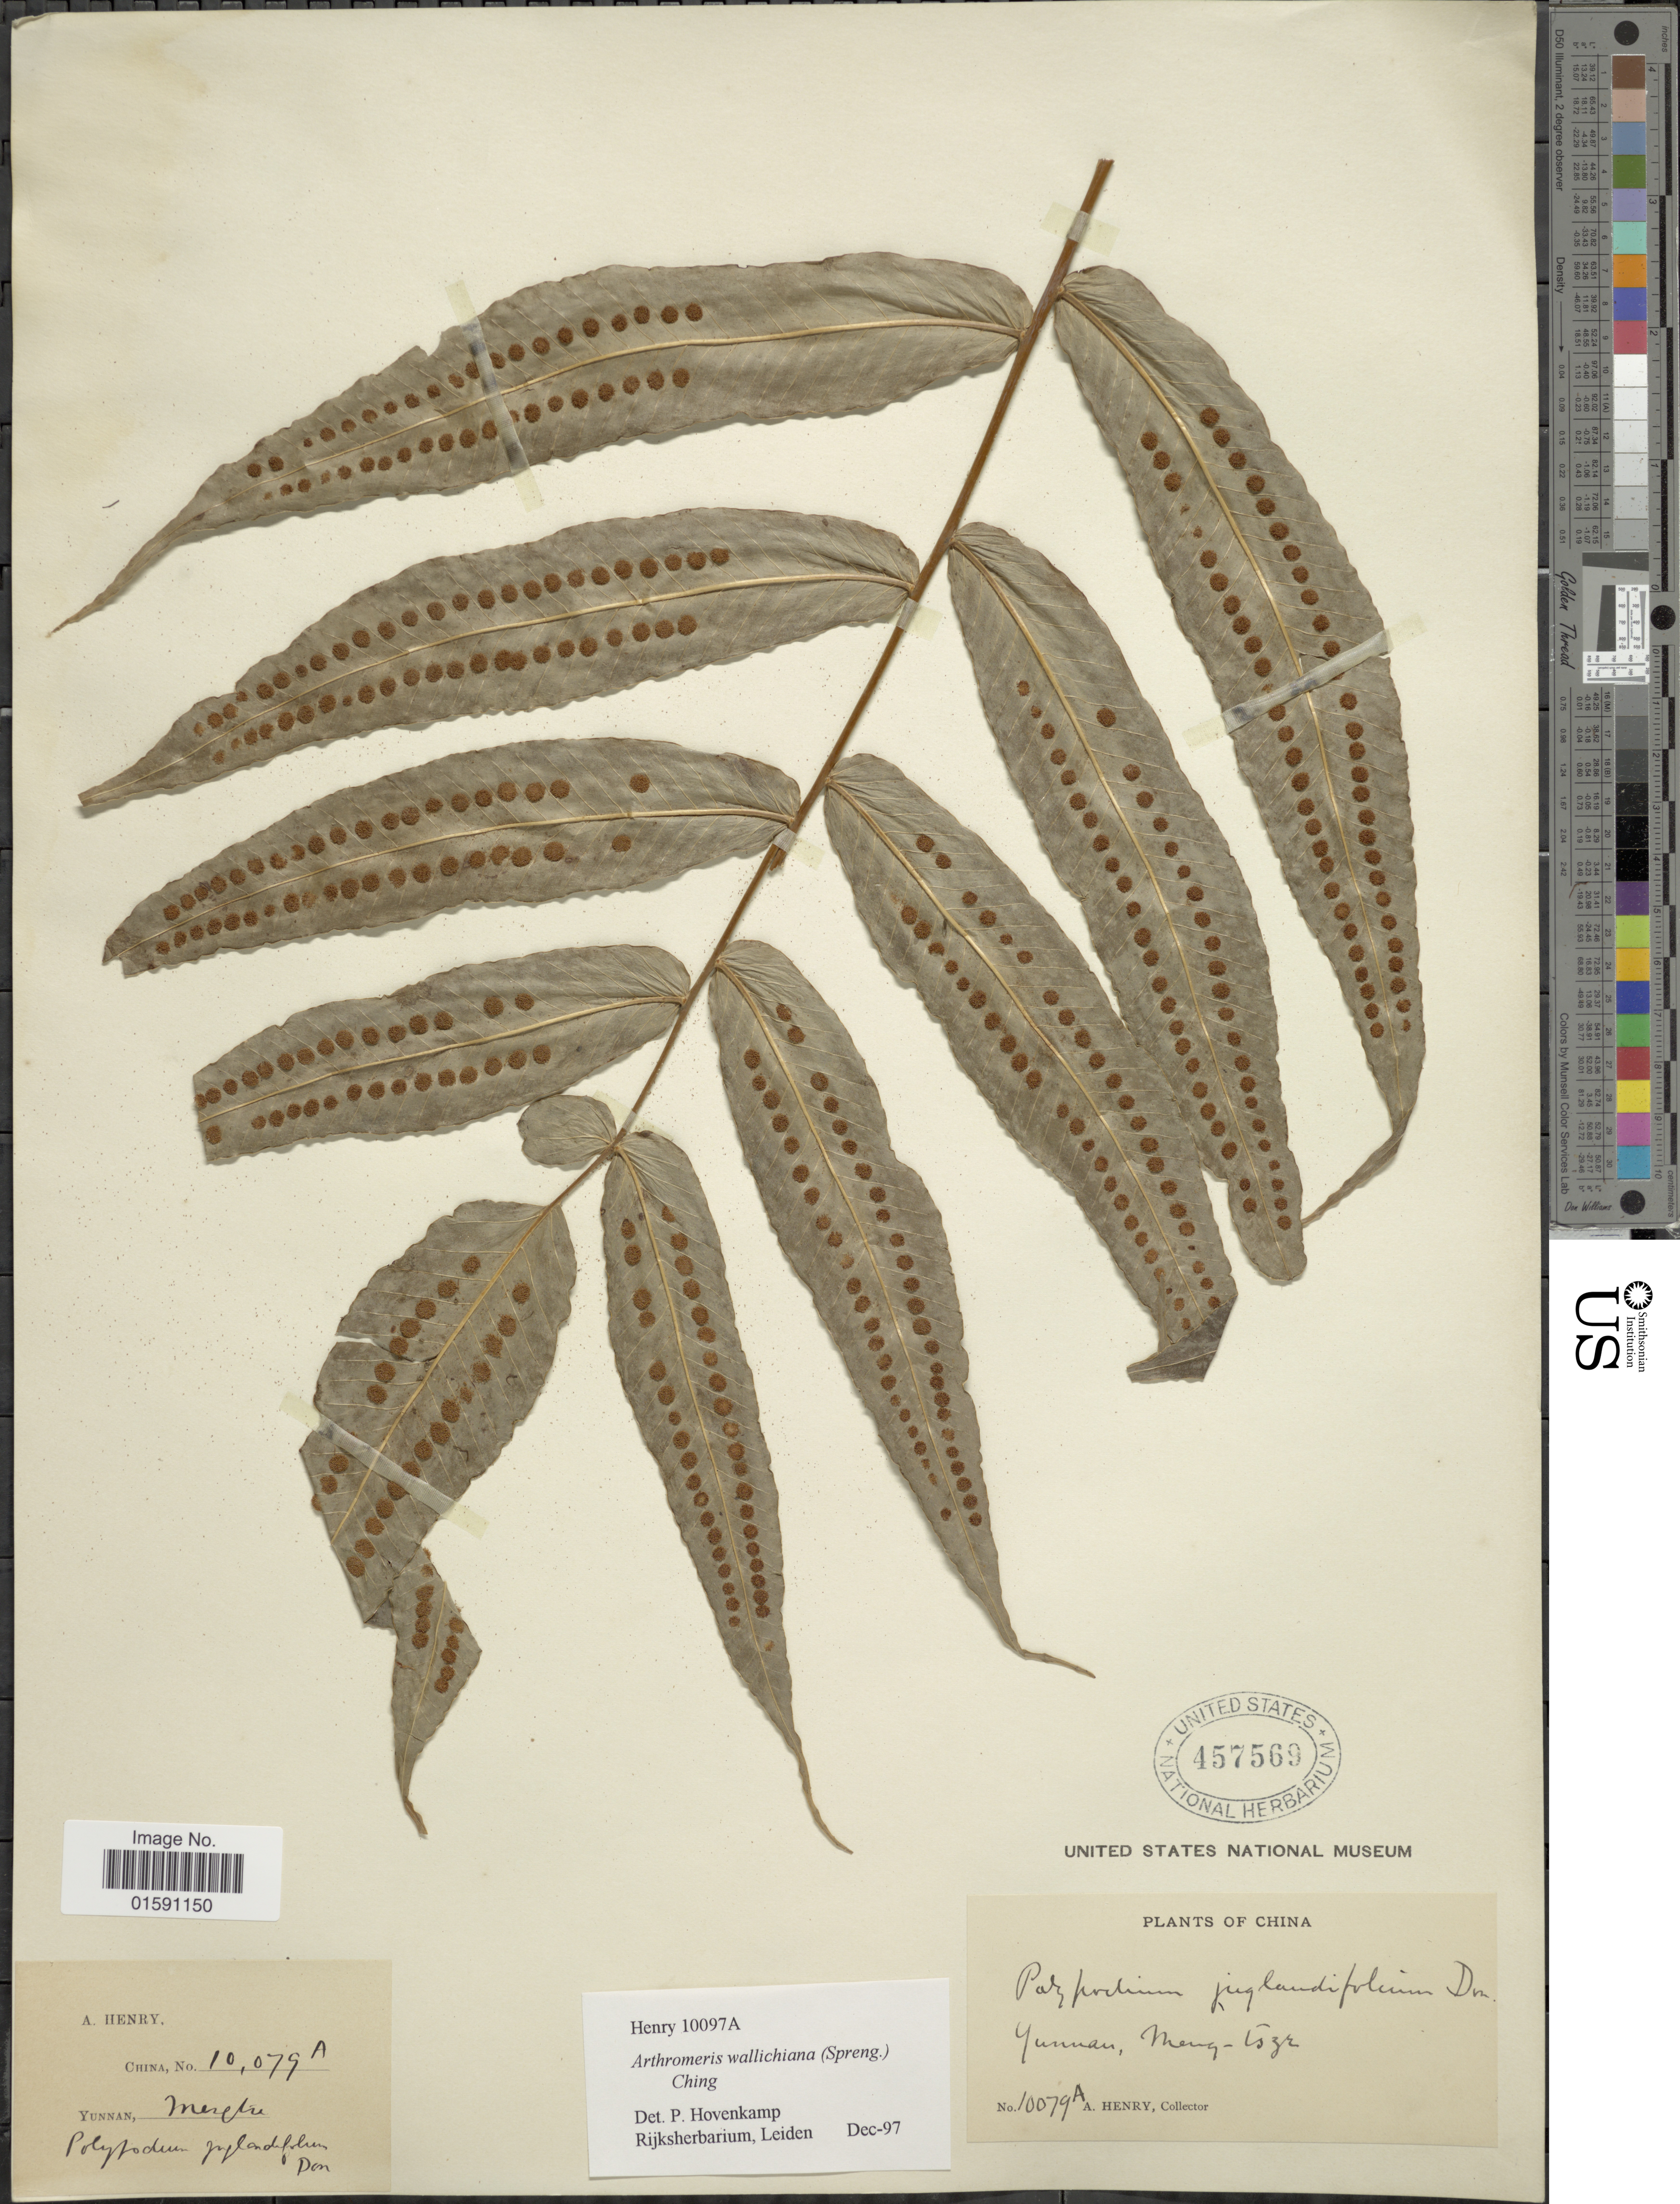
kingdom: Plantae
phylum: Tracheophyta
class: Polypodiopsida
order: Polypodiales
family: Polypodiaceae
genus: Arthromeris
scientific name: Arthromeris wallichiana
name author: (Spreng.) Ching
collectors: A. Henry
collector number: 10079 A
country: China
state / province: Yunnan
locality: Mengtze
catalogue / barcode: US 457569